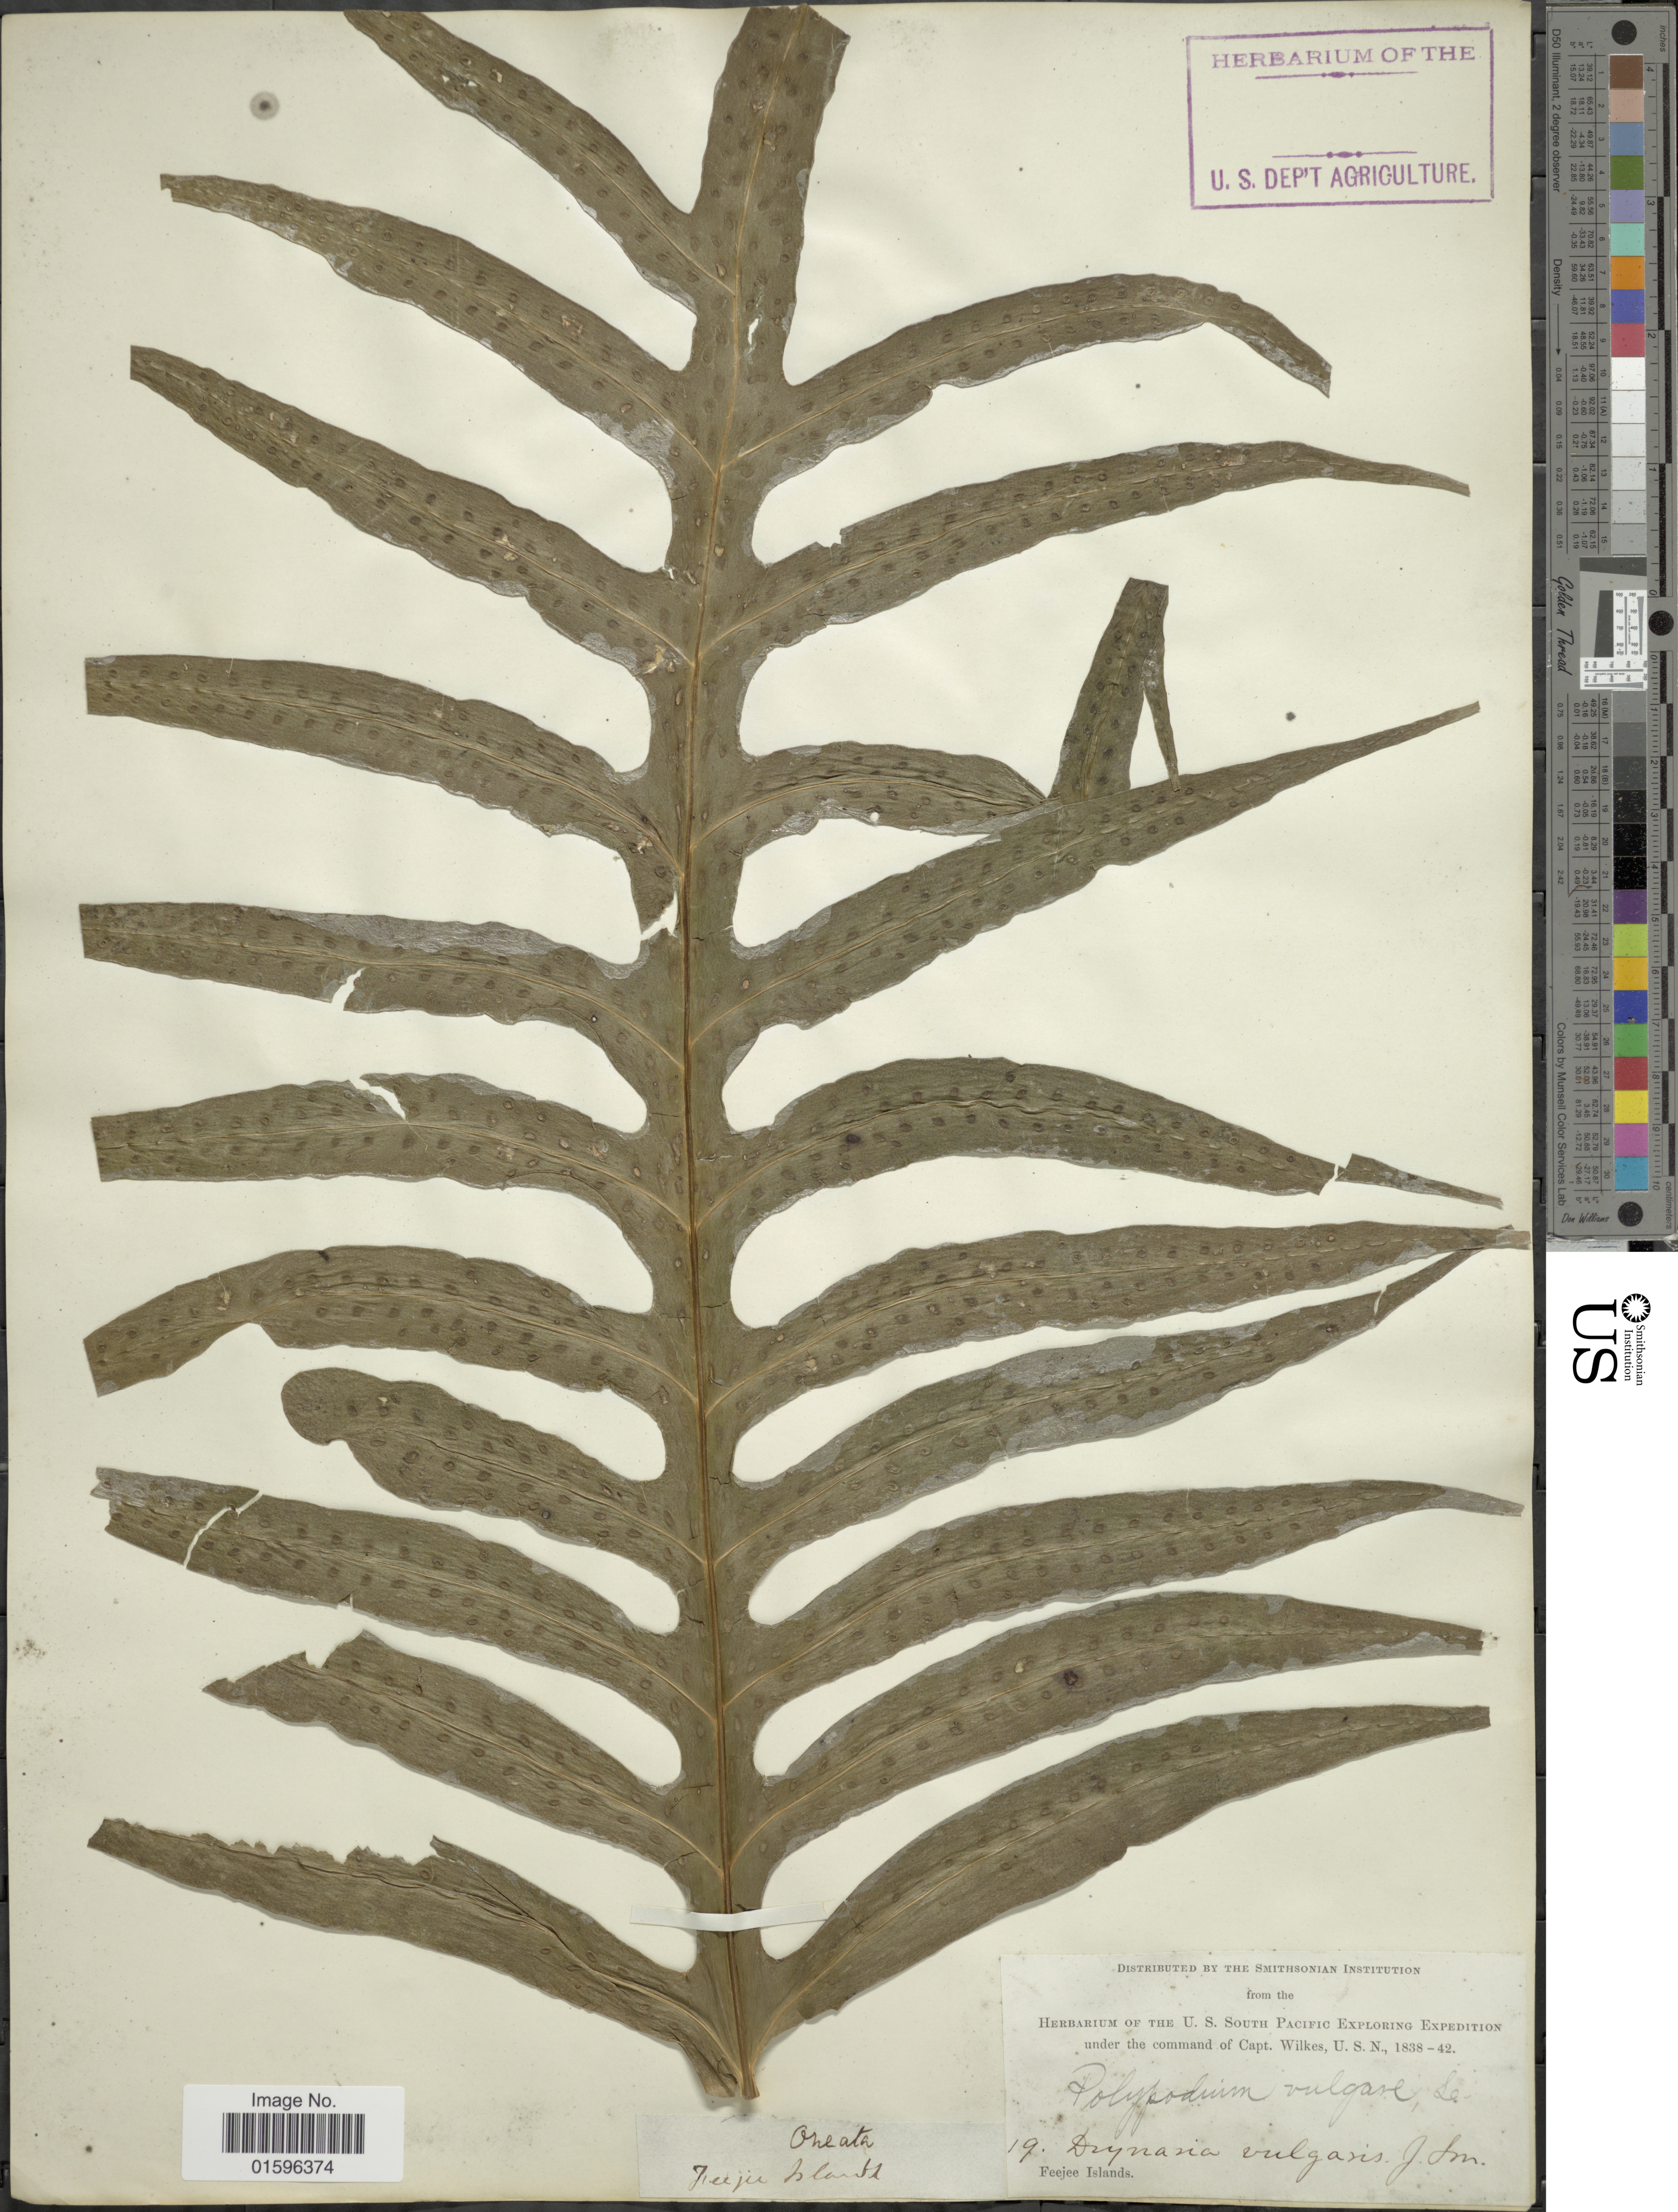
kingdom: Plantae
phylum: Tracheophyta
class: Polypodiopsida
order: Polypodiales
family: Polypodiaceae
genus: Polypodium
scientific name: Polypodium scolopendria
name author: Burm. f.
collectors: Wilkes Explor. Exped.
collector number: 19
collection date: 1838/1842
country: Fiji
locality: Feejee Islands